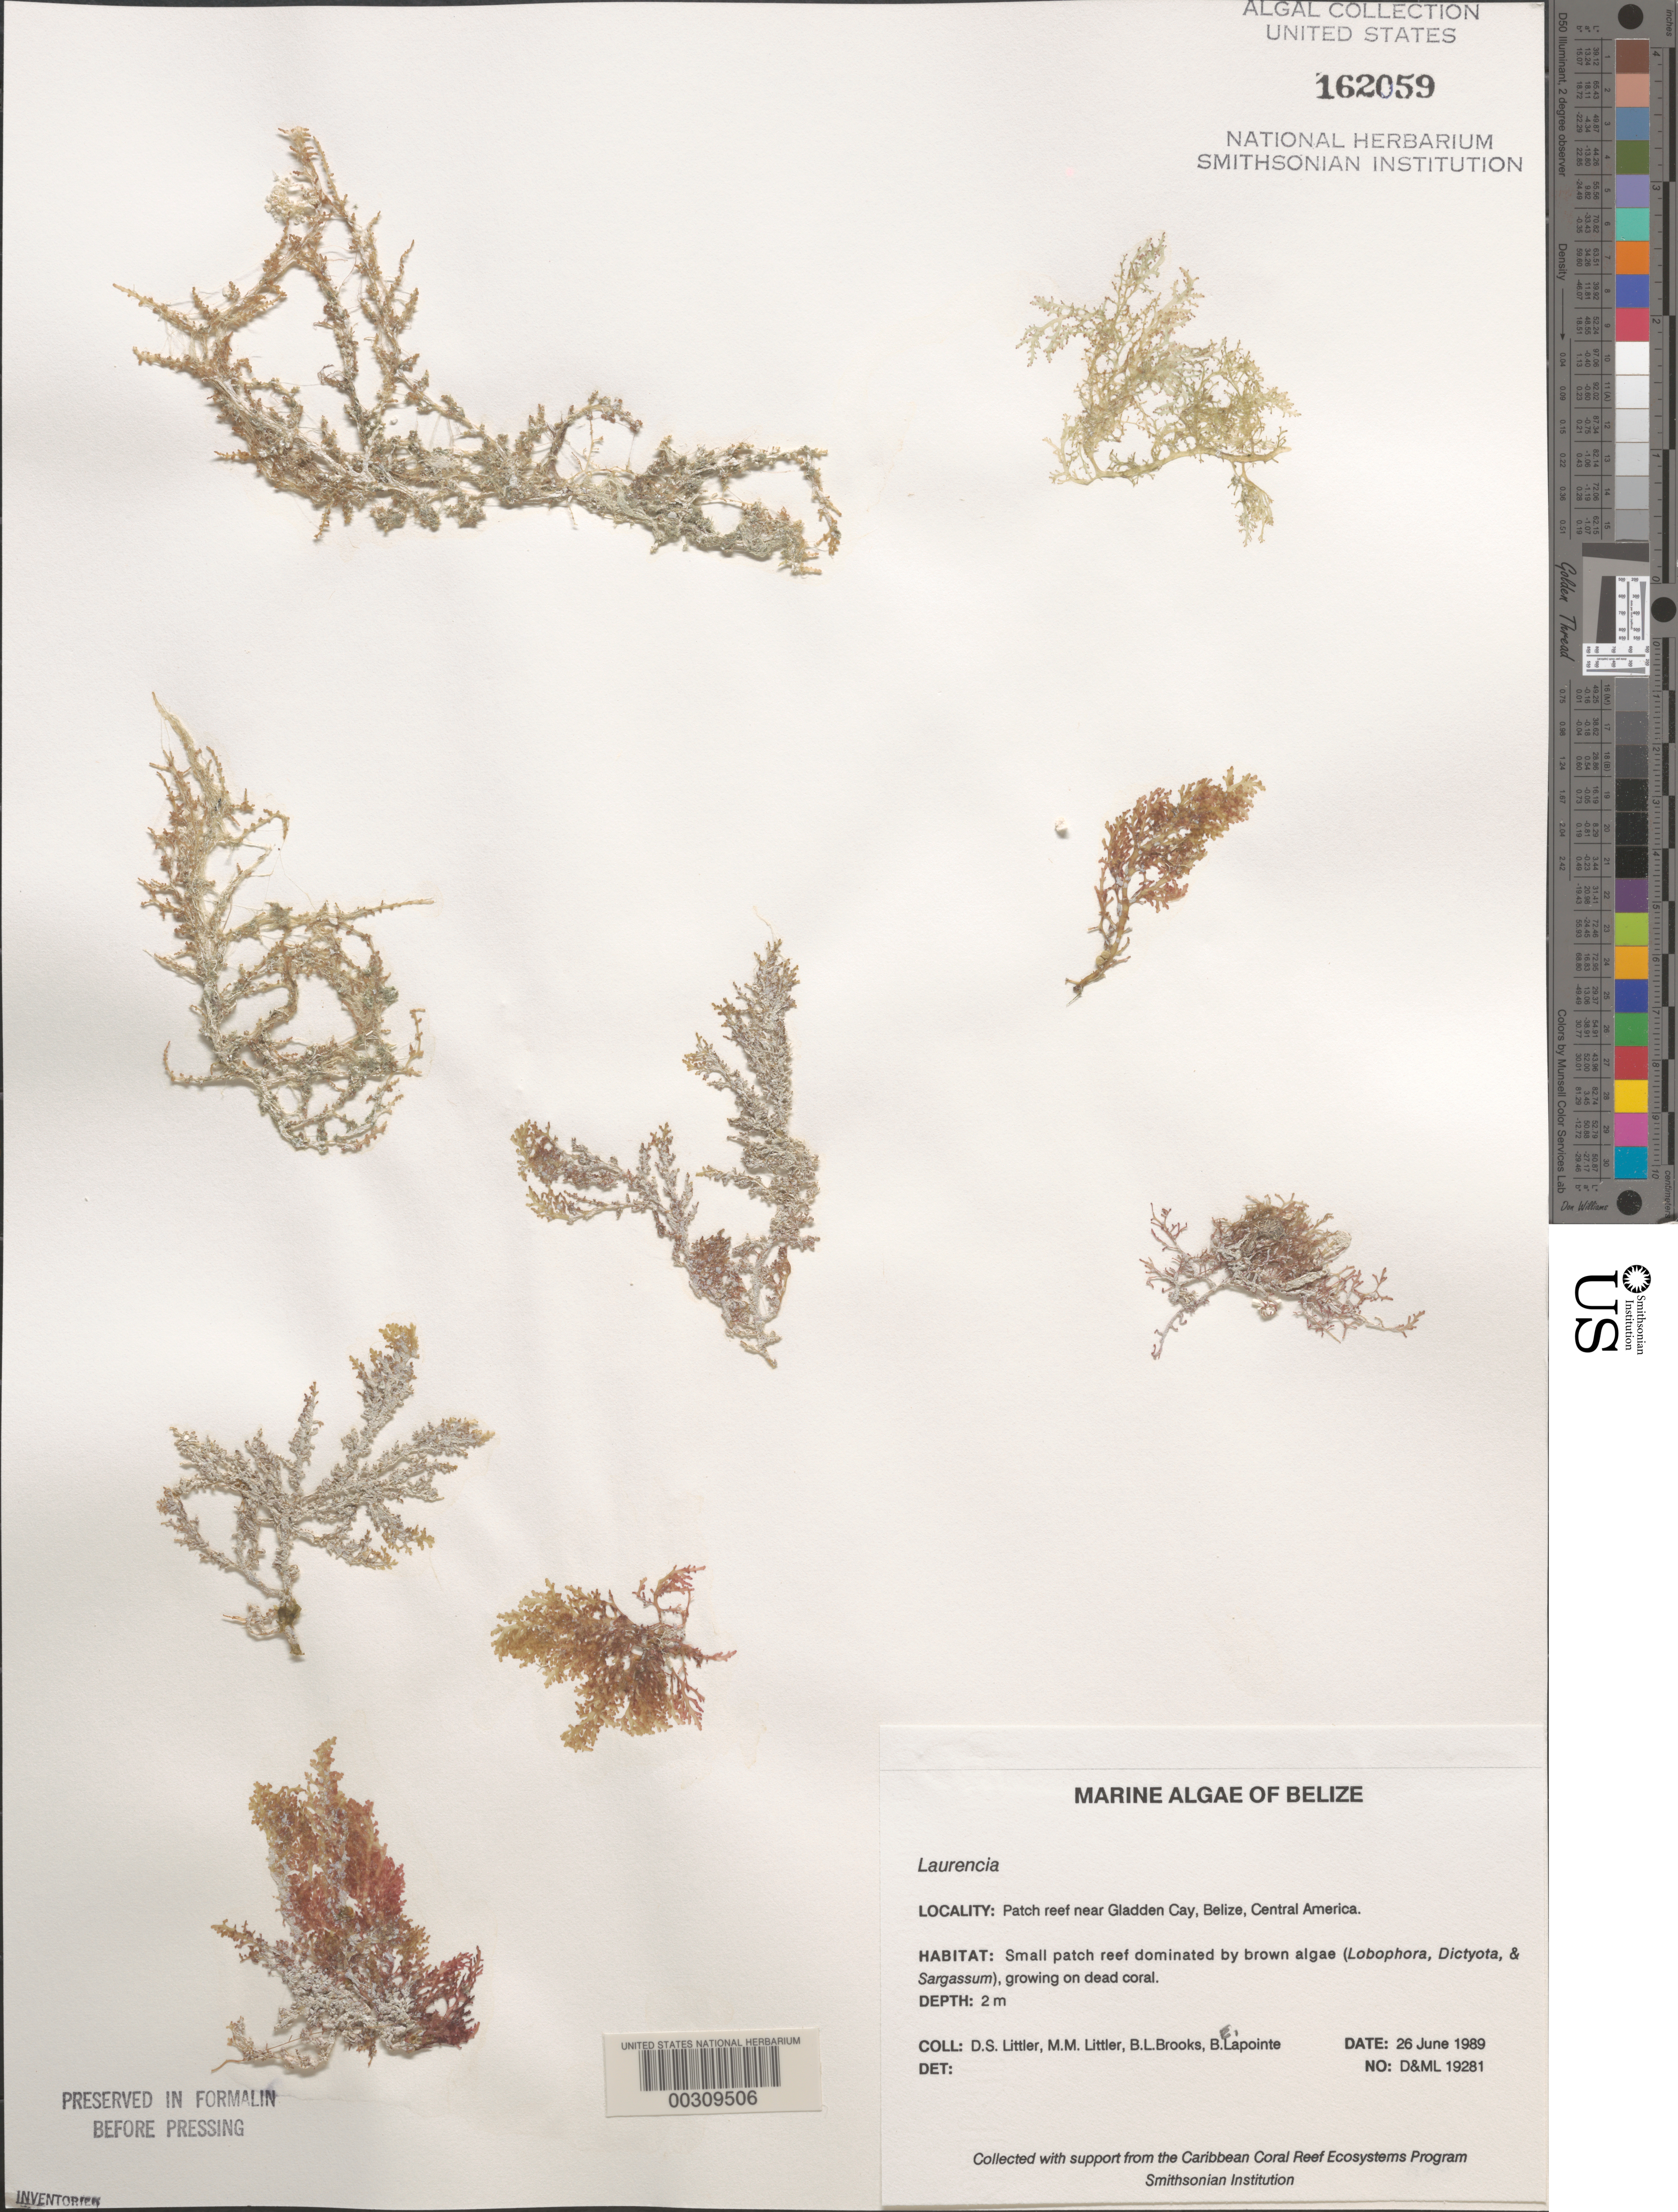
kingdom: Plantae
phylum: Rhodophyta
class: Florideophyceae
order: Ceramiales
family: Rhodomelaceae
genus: Laurencia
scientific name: Laurencia sp.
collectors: D. S. Littler, M. M. Littler, B. Brooks & B. Lapointe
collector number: D&ML 19281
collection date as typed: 26 Jun 1989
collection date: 1989-06-26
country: Belize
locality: Patch reef near Gladden Cay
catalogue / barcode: US 162059